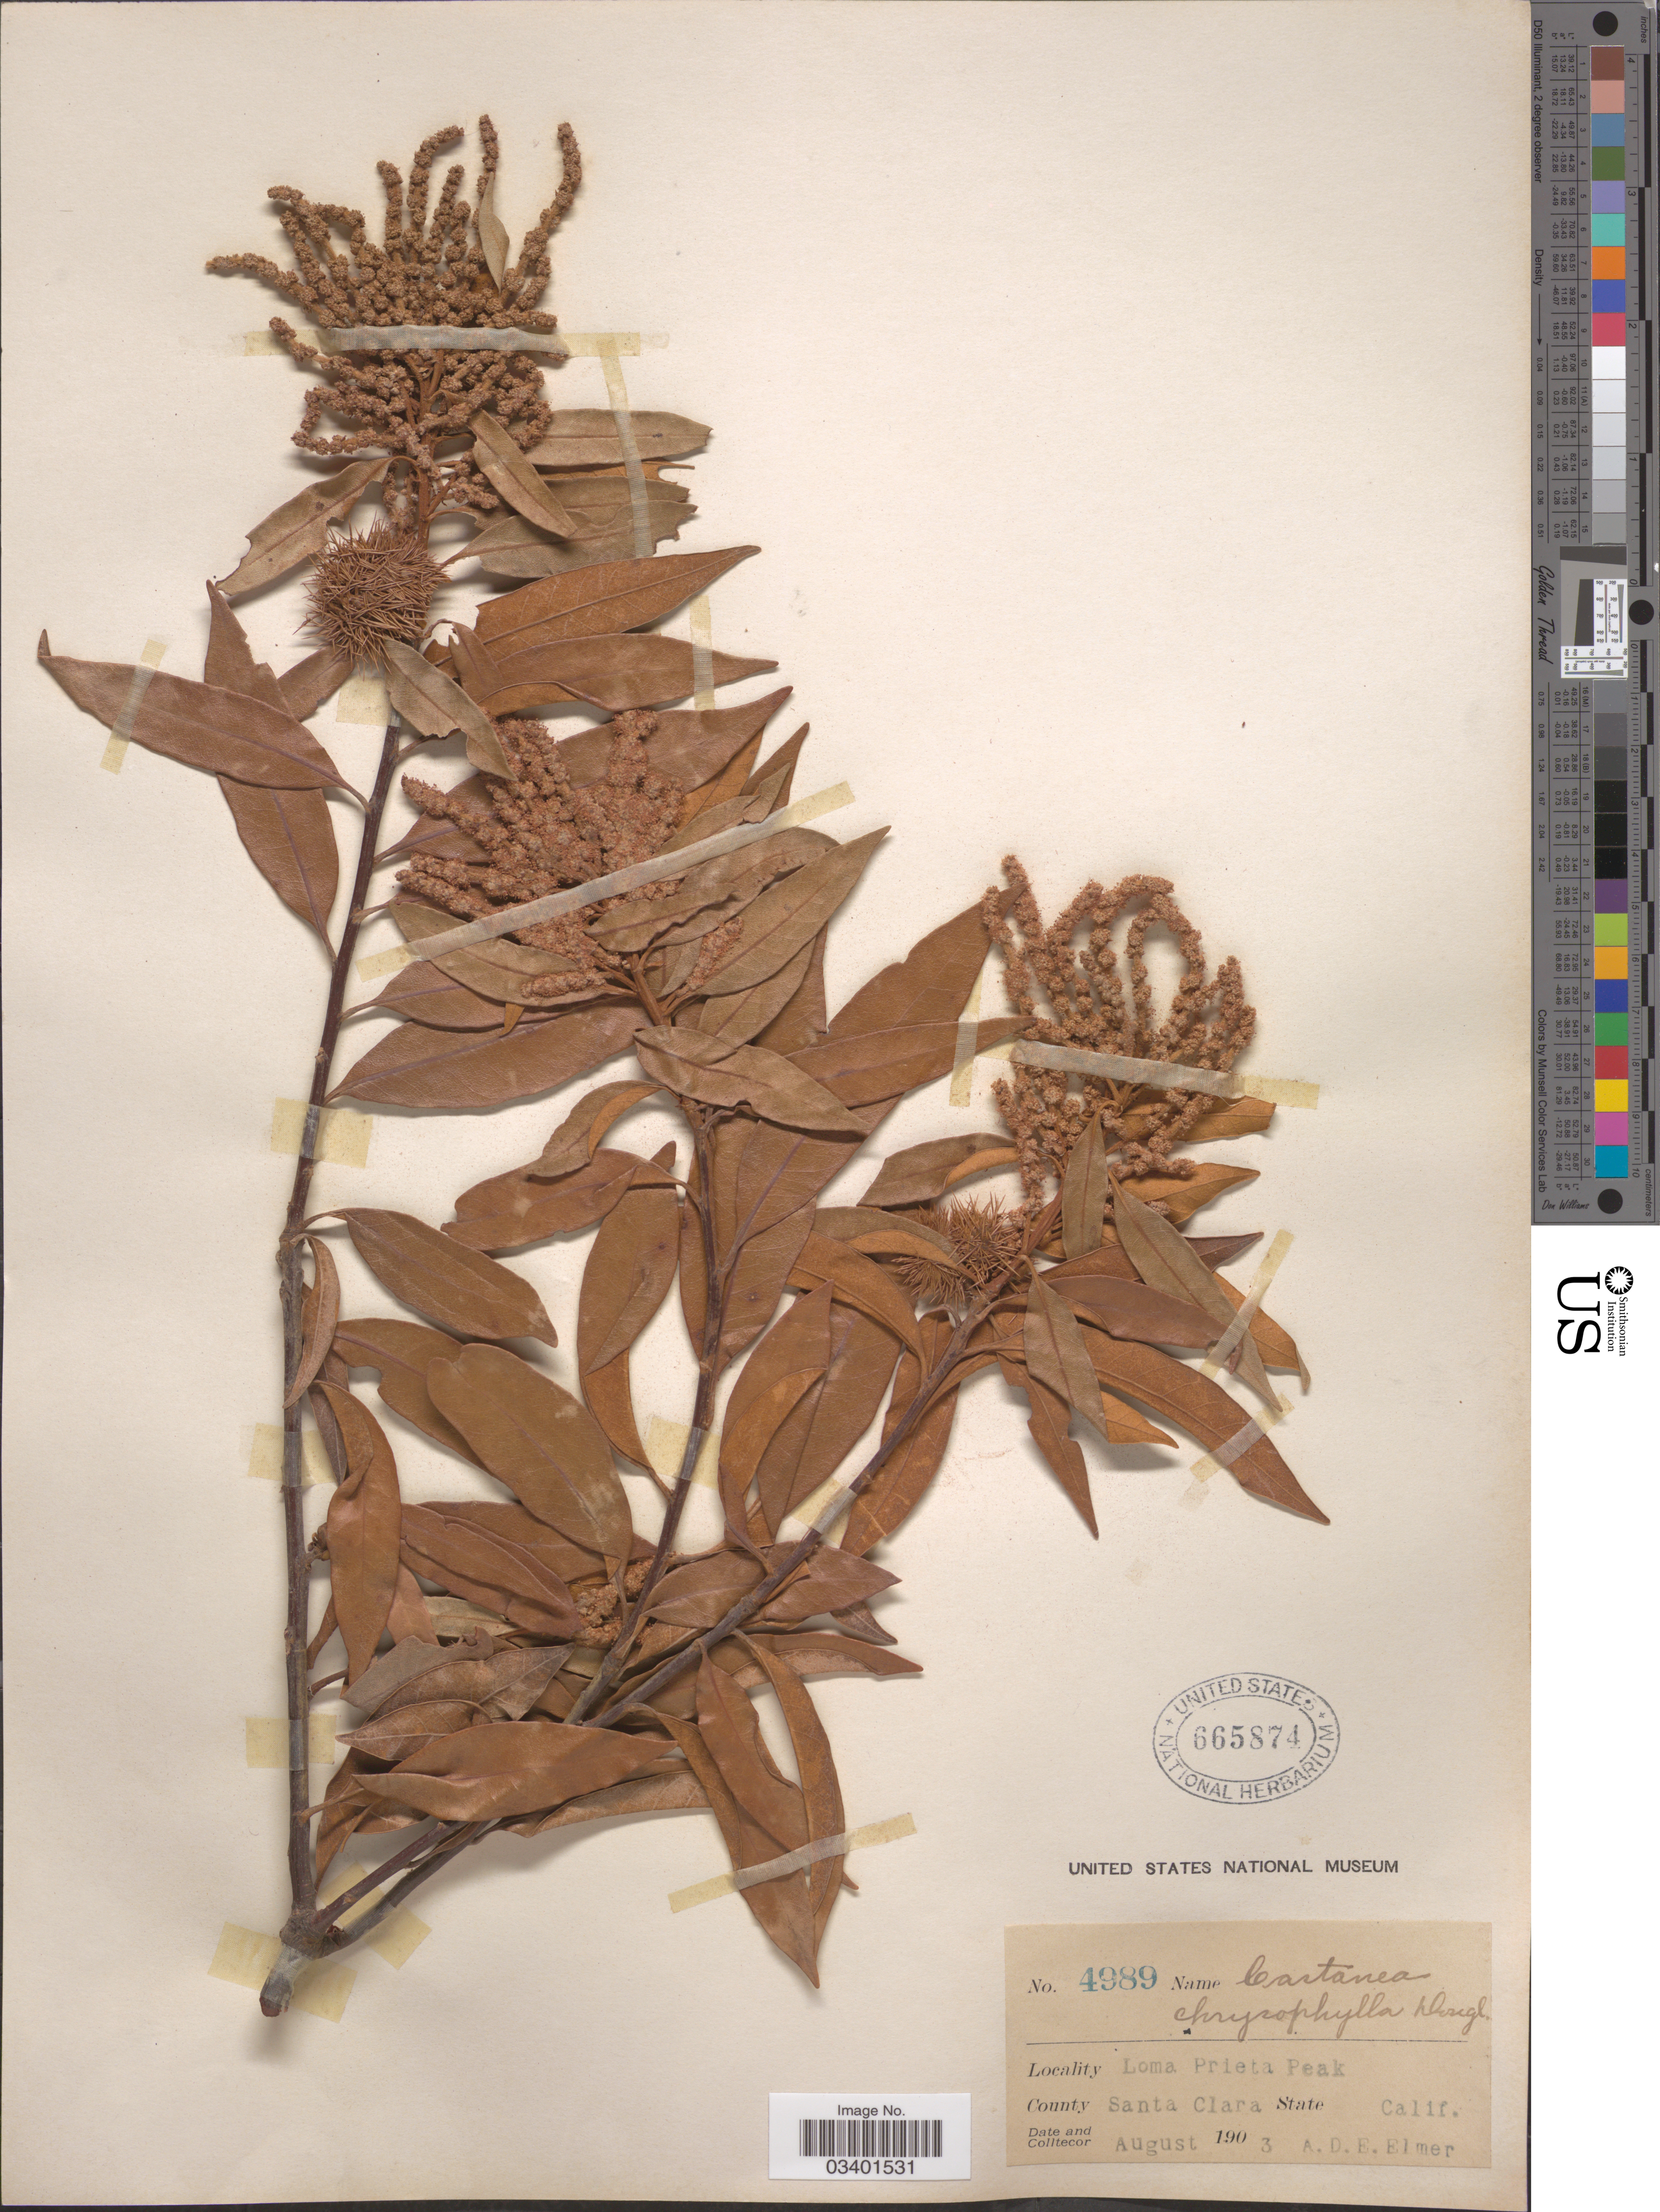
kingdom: Plantae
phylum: Tracheophyta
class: Magnoliopsida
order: Fagales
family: Fagaceae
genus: Chrysolepis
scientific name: Chrysolepis chrysophylla var. minor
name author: (Benth.) A. DC.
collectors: A. D. E. Elmer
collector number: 4989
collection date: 1903-08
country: United States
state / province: California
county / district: Santa Clara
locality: Loma Prieta Peak. County Santa Clara.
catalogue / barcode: US 665874